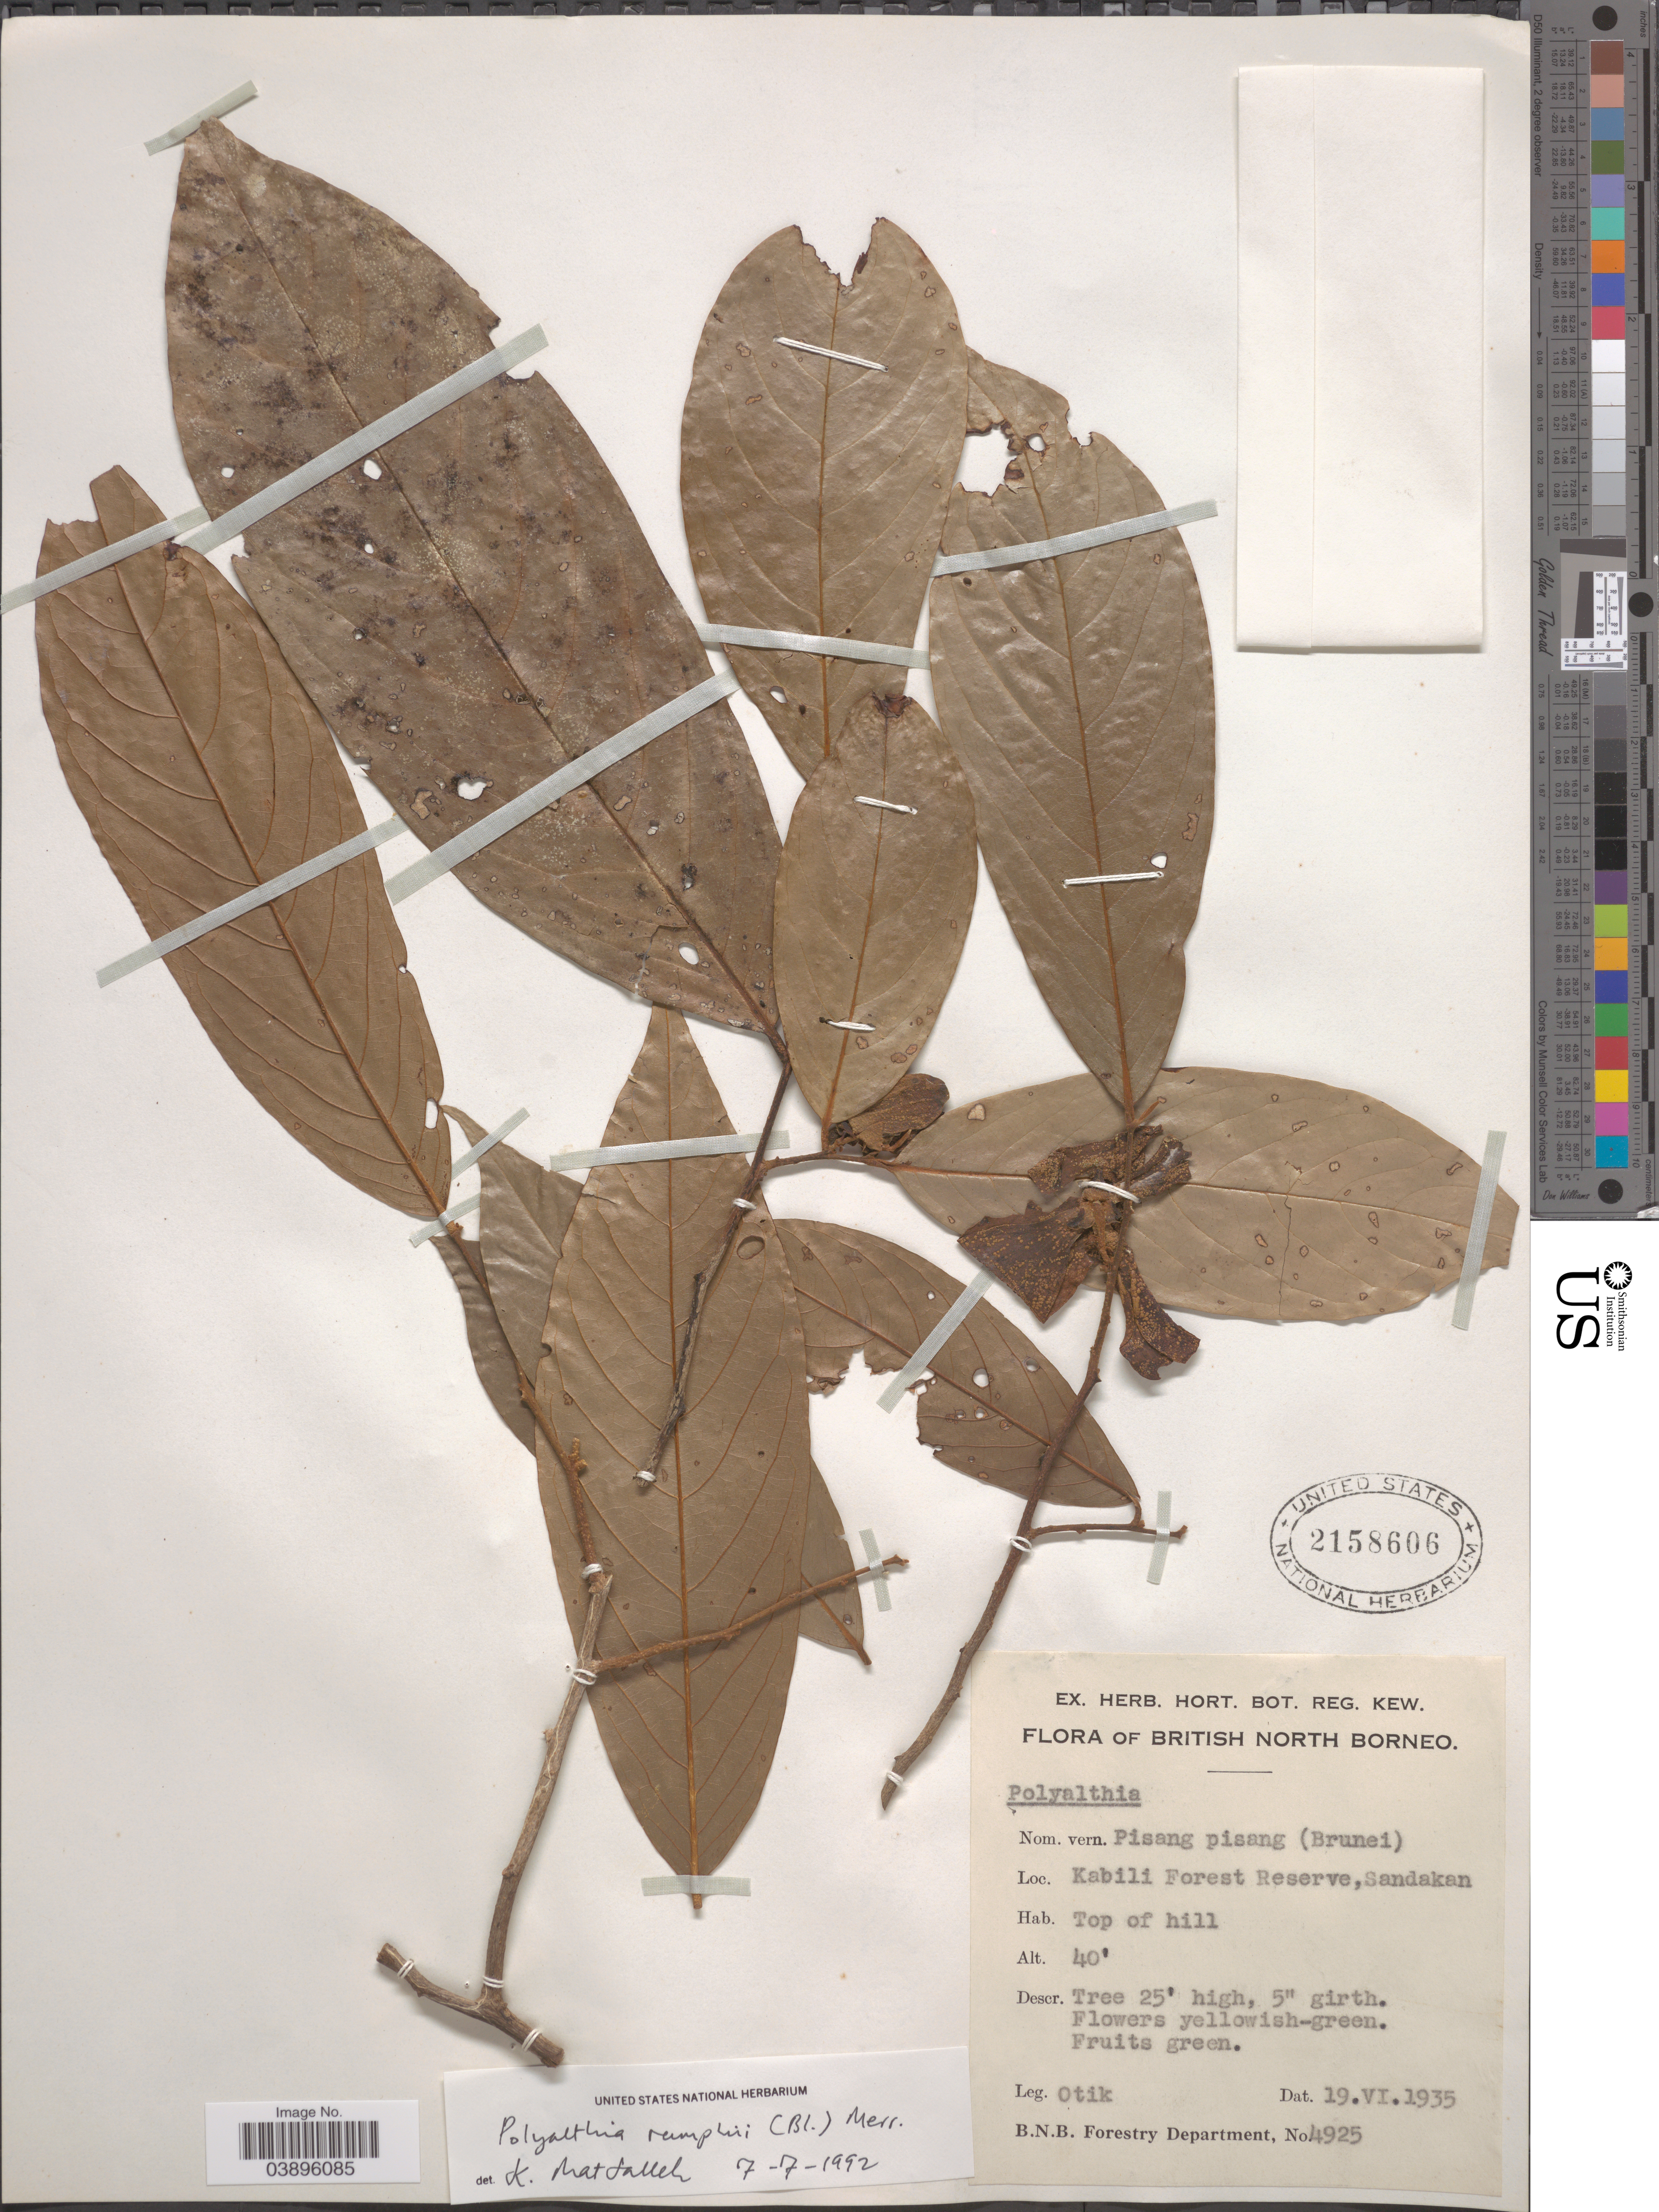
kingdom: Plantae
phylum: Tracheophyta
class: Magnoliopsida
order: Magnoliales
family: Annonaceae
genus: Polyalthia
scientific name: Polyalthia rumphii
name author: (Blume ex Hensch.) Merr.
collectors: Otik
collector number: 4925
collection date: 1935-06-19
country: Malaysia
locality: British North Borneo. Kabili Forest Reserve, Sandakan. Top of hill.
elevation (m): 12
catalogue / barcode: US 2158606